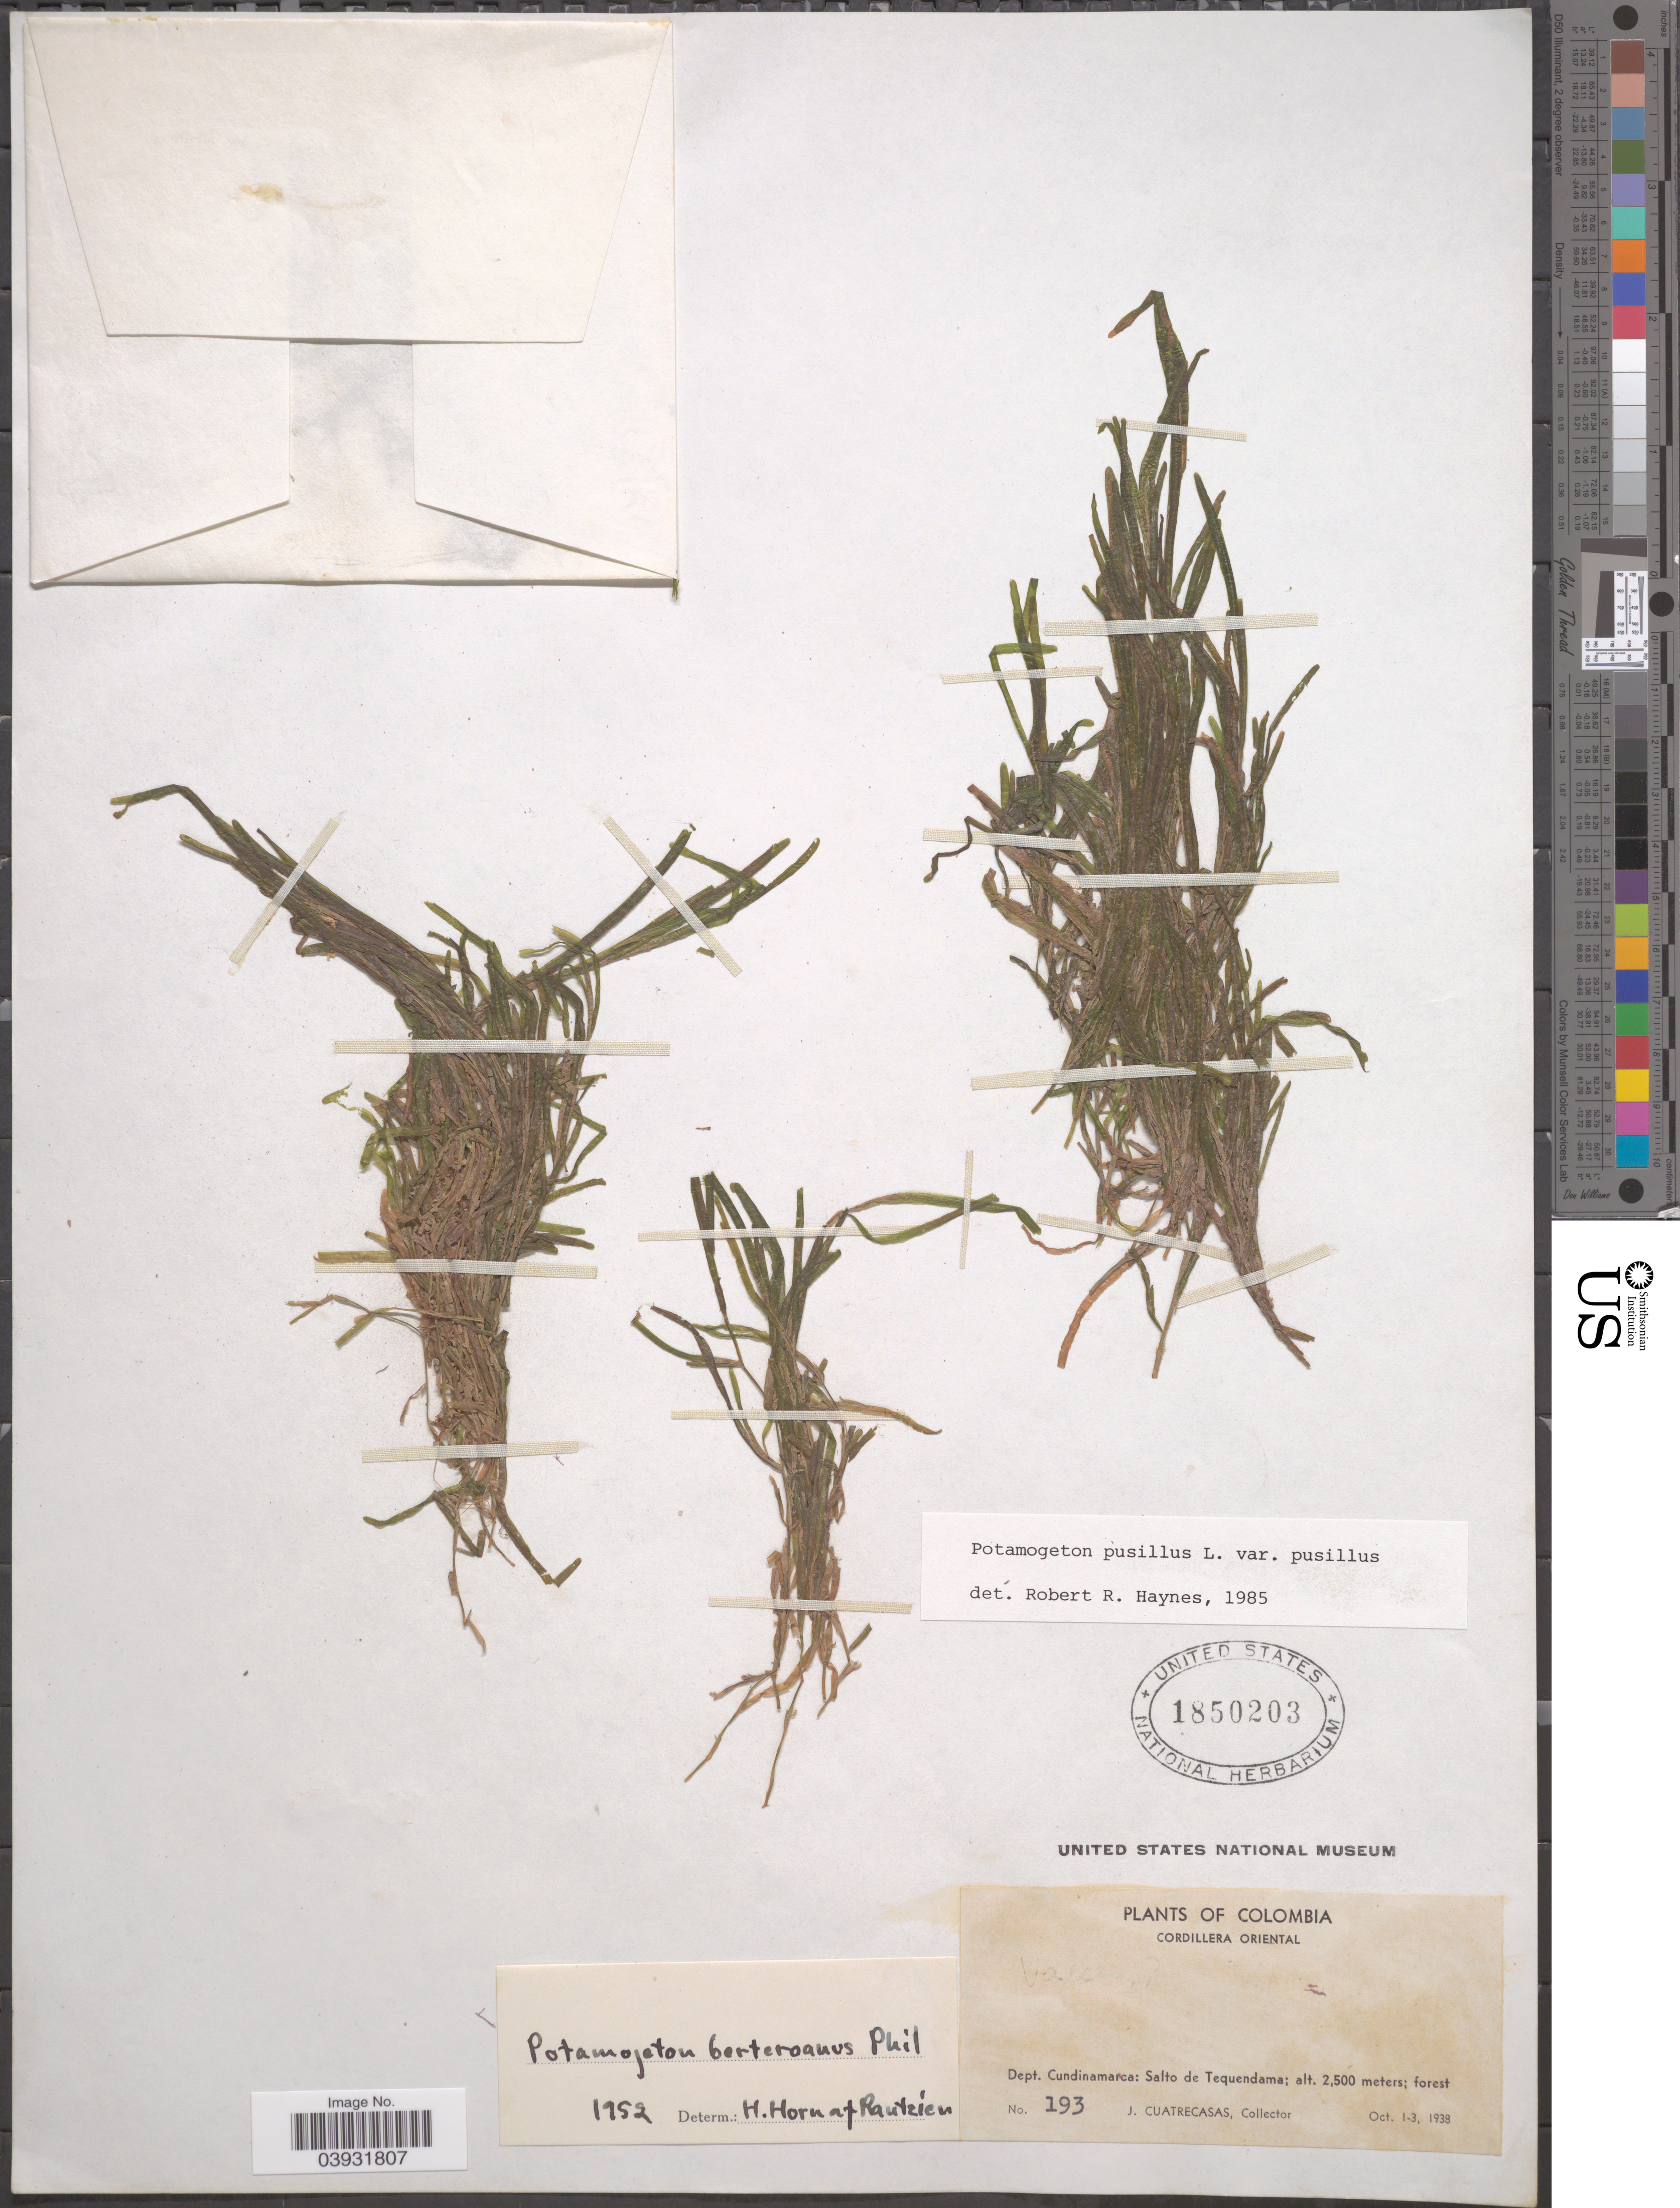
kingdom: Plantae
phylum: Tracheophyta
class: Liliopsida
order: Alismatales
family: Potamogetonaceae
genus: Potamogeton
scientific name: Potamogeton pusillus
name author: L.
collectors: J. Cuatrecasas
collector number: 193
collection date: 1938-10-01/1938-10-03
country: Colombia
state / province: Cundinamarca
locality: Cordillera Oriental. Dept. Cundinamarca: Salto de Tequendama.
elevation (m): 2500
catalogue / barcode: US 1850203